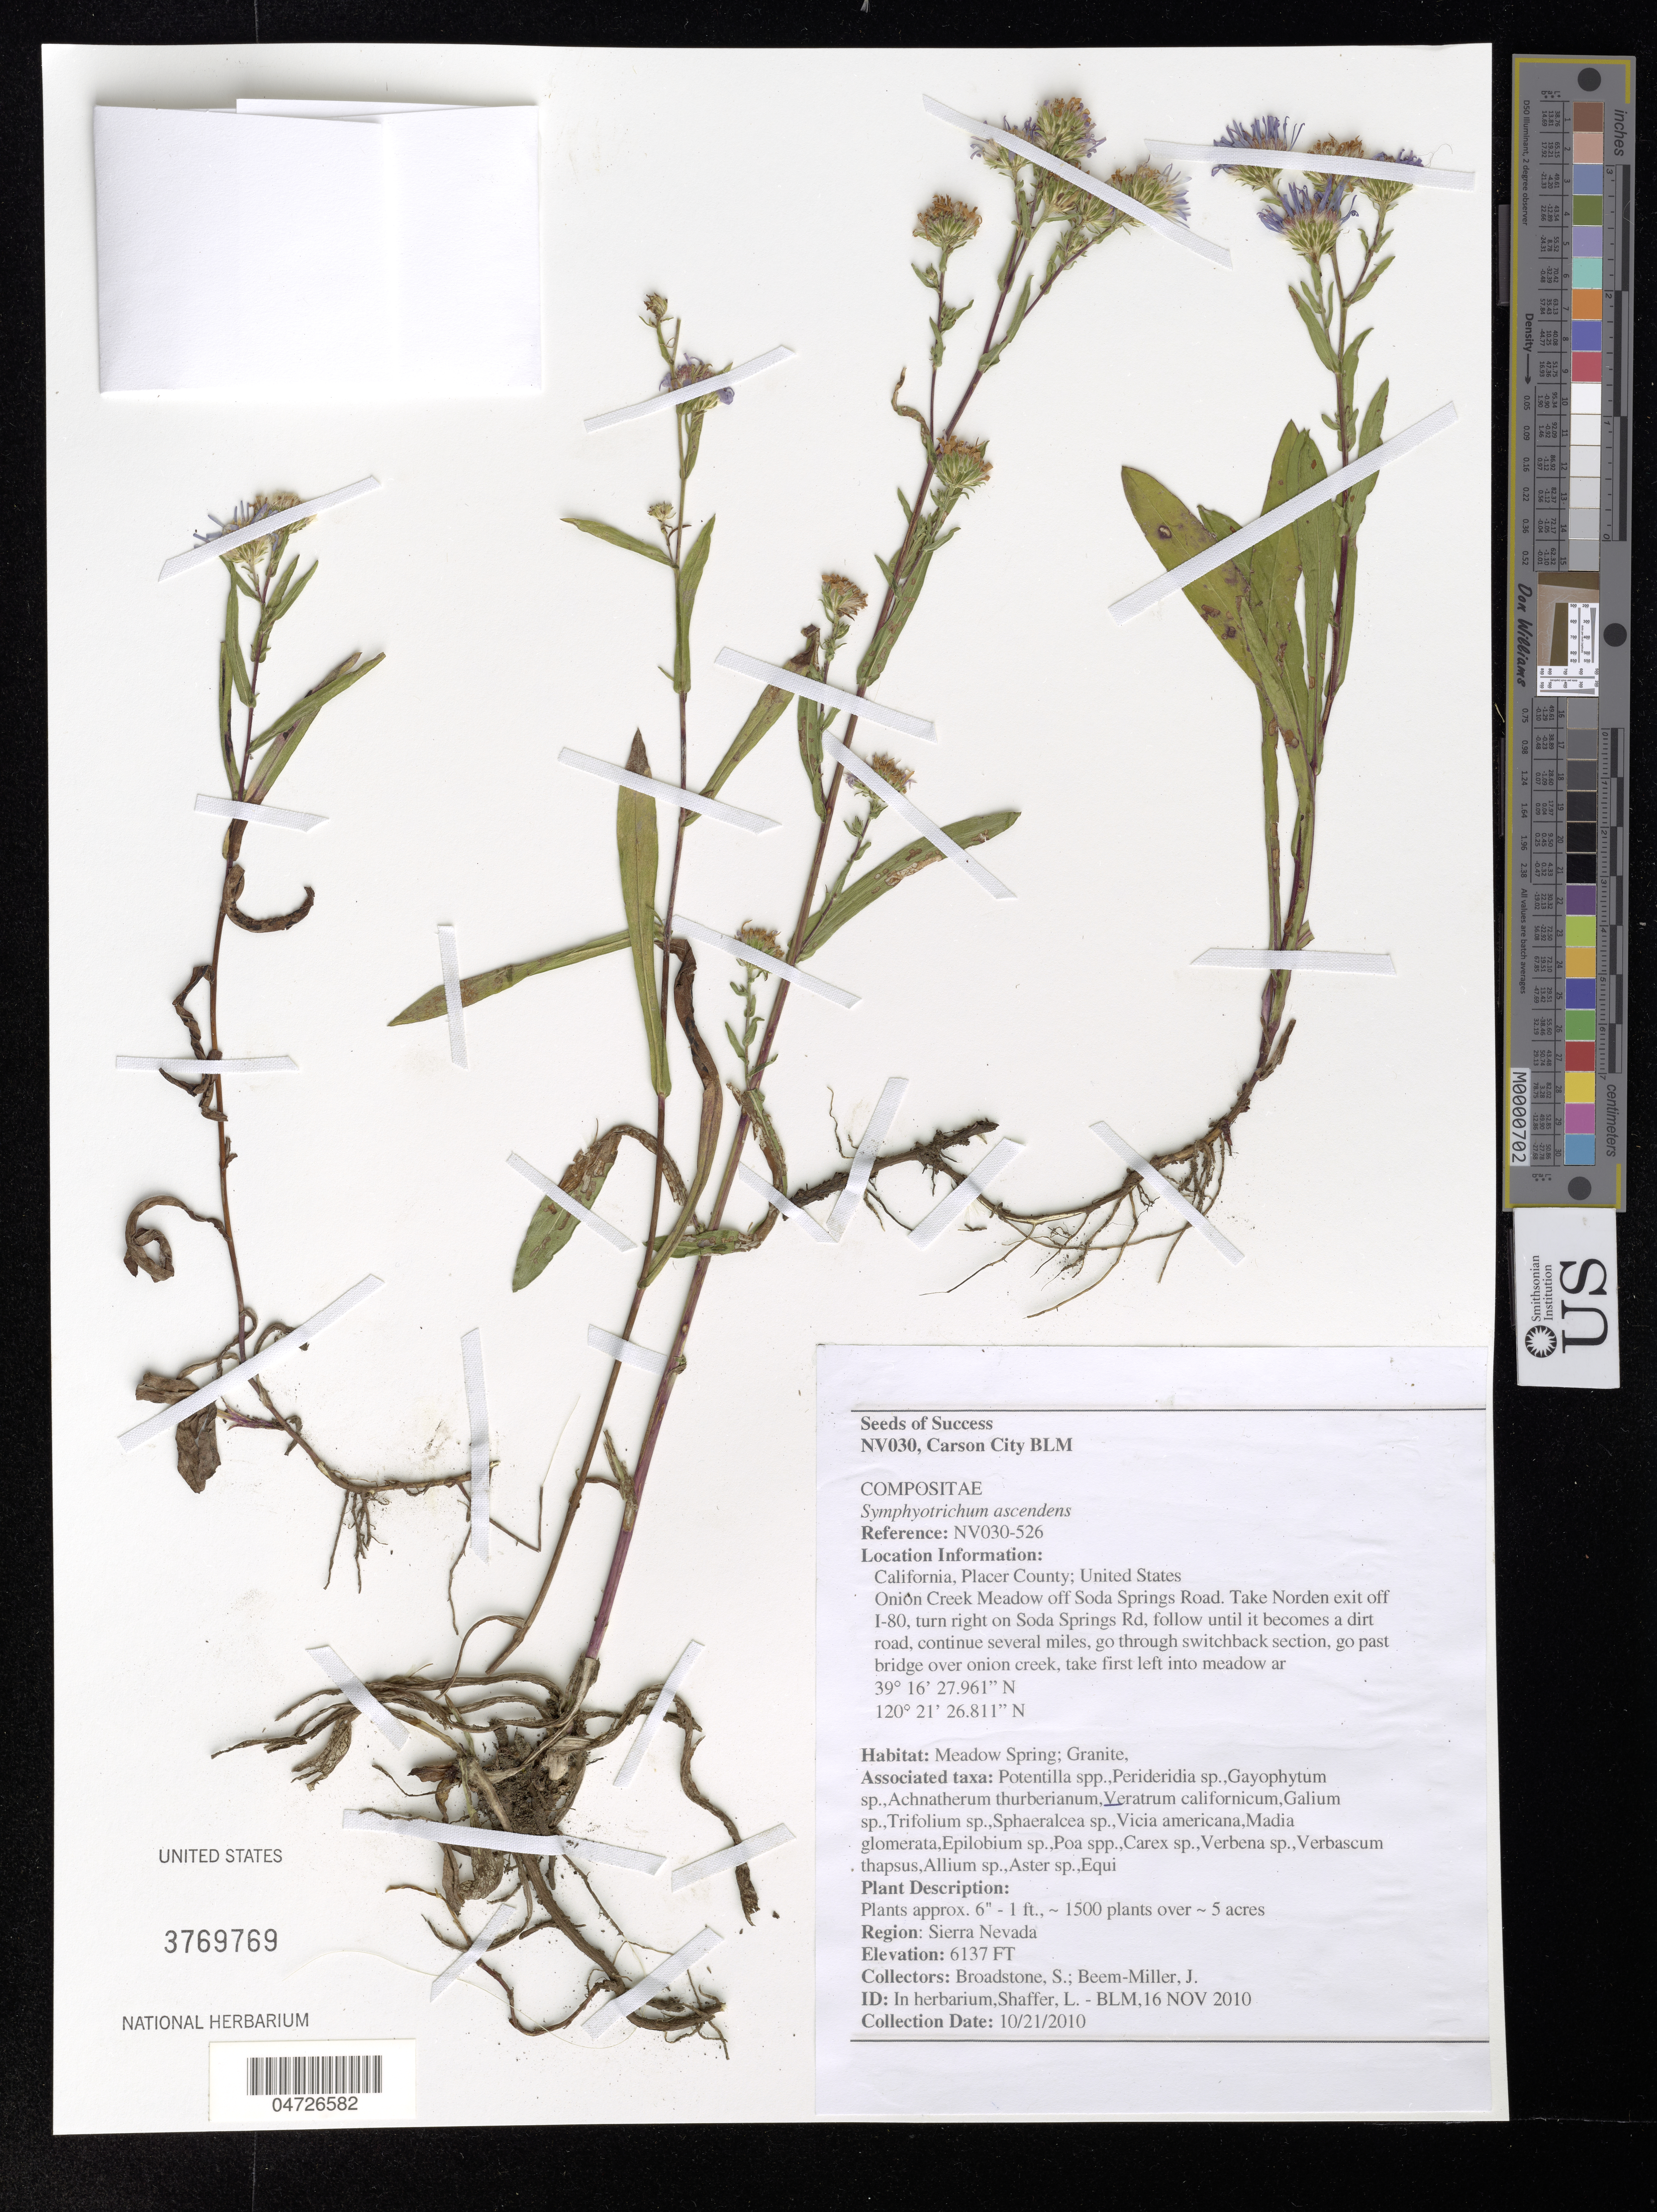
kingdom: Plantae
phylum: Tracheophyta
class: Magnoliopsida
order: Asterales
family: Asteraceae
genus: Symphyotrichum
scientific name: Symphyotrichum ascendens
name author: (Lindl.) G.L. Nesom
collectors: S. Broadstone & J. Beem-Miller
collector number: NV030-526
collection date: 2010-10-21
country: United States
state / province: California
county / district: Placer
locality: Placer County. Onion Creek Meadow off Soda Springs Road. Take Norden exit off I-80, turn right on Soda Springs Rd, follow until it becomes a dirt road, continue several miles, go through switchback section, go past bridge over onion creek, take first left into meadow ar.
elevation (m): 1871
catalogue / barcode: US 3769769